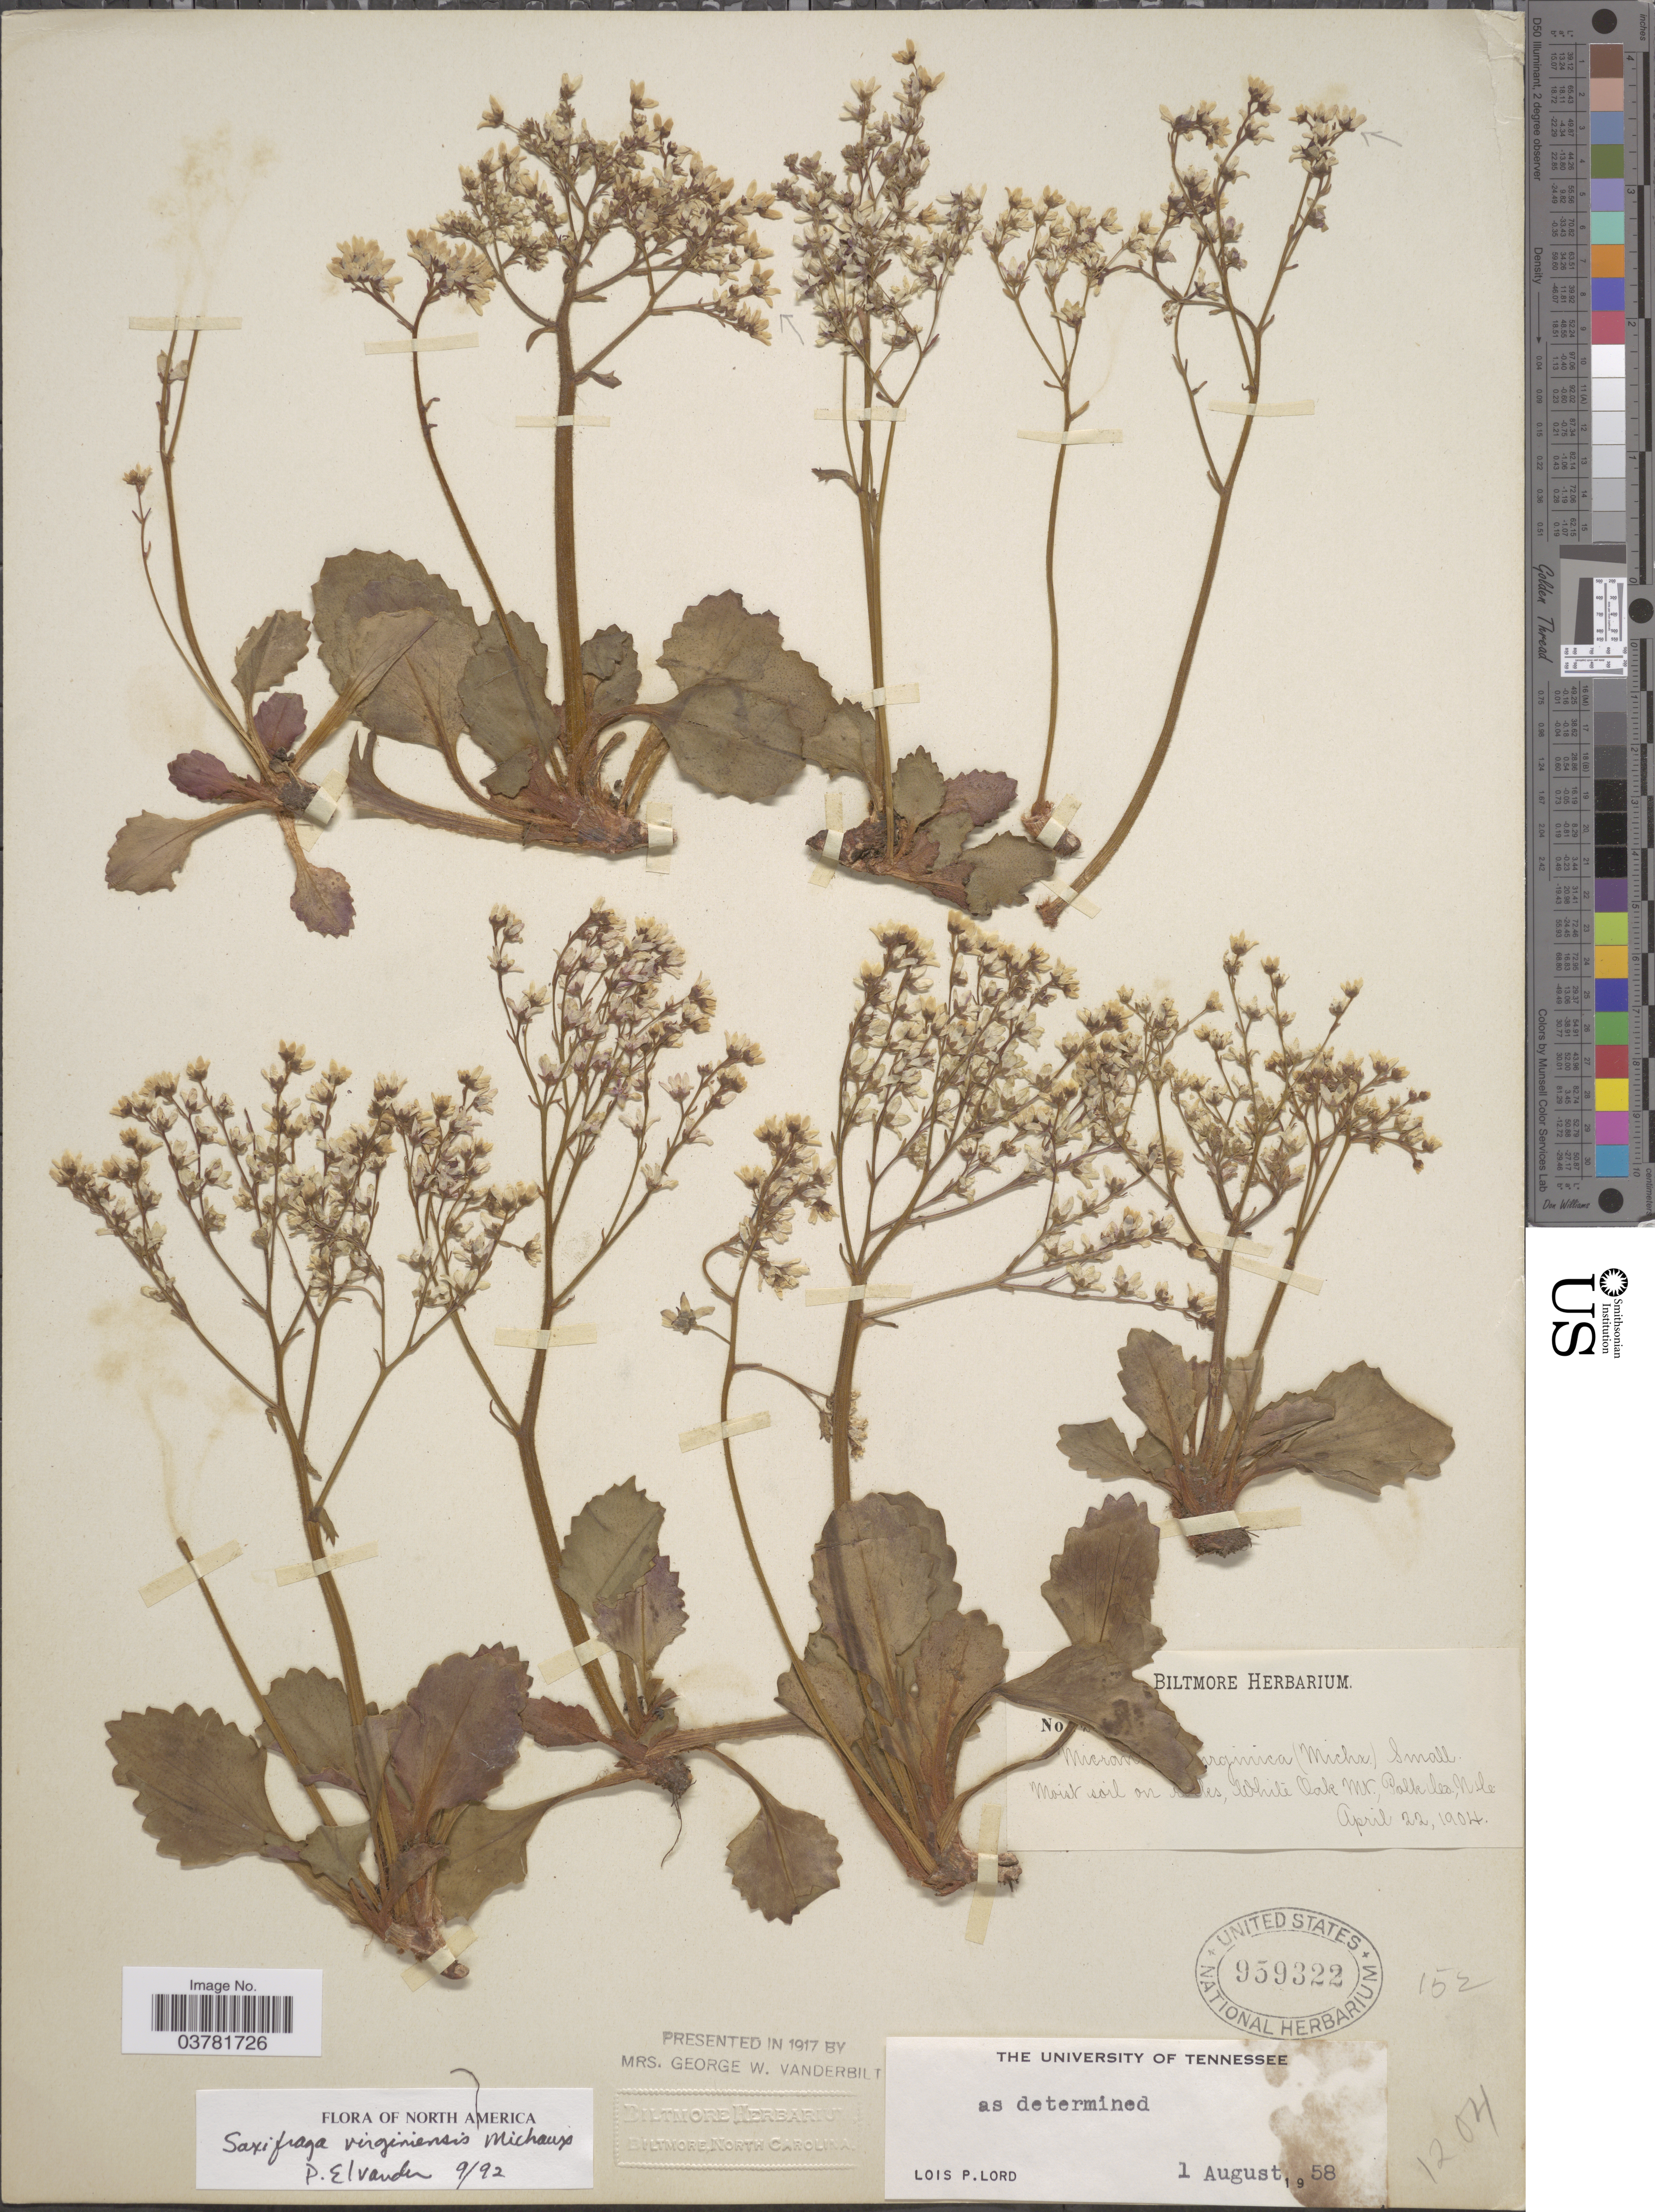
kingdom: Plantae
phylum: Tracheophyta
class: Magnoliopsida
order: Saxifragales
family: Saxifragaceae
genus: Micranthes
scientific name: Micranthes virginiensis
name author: (Michx.) Small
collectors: ex herb. Biltmore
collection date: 1904-04-22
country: United States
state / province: North Carolina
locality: White Oak Mt., Polk Co.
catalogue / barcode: US 95322